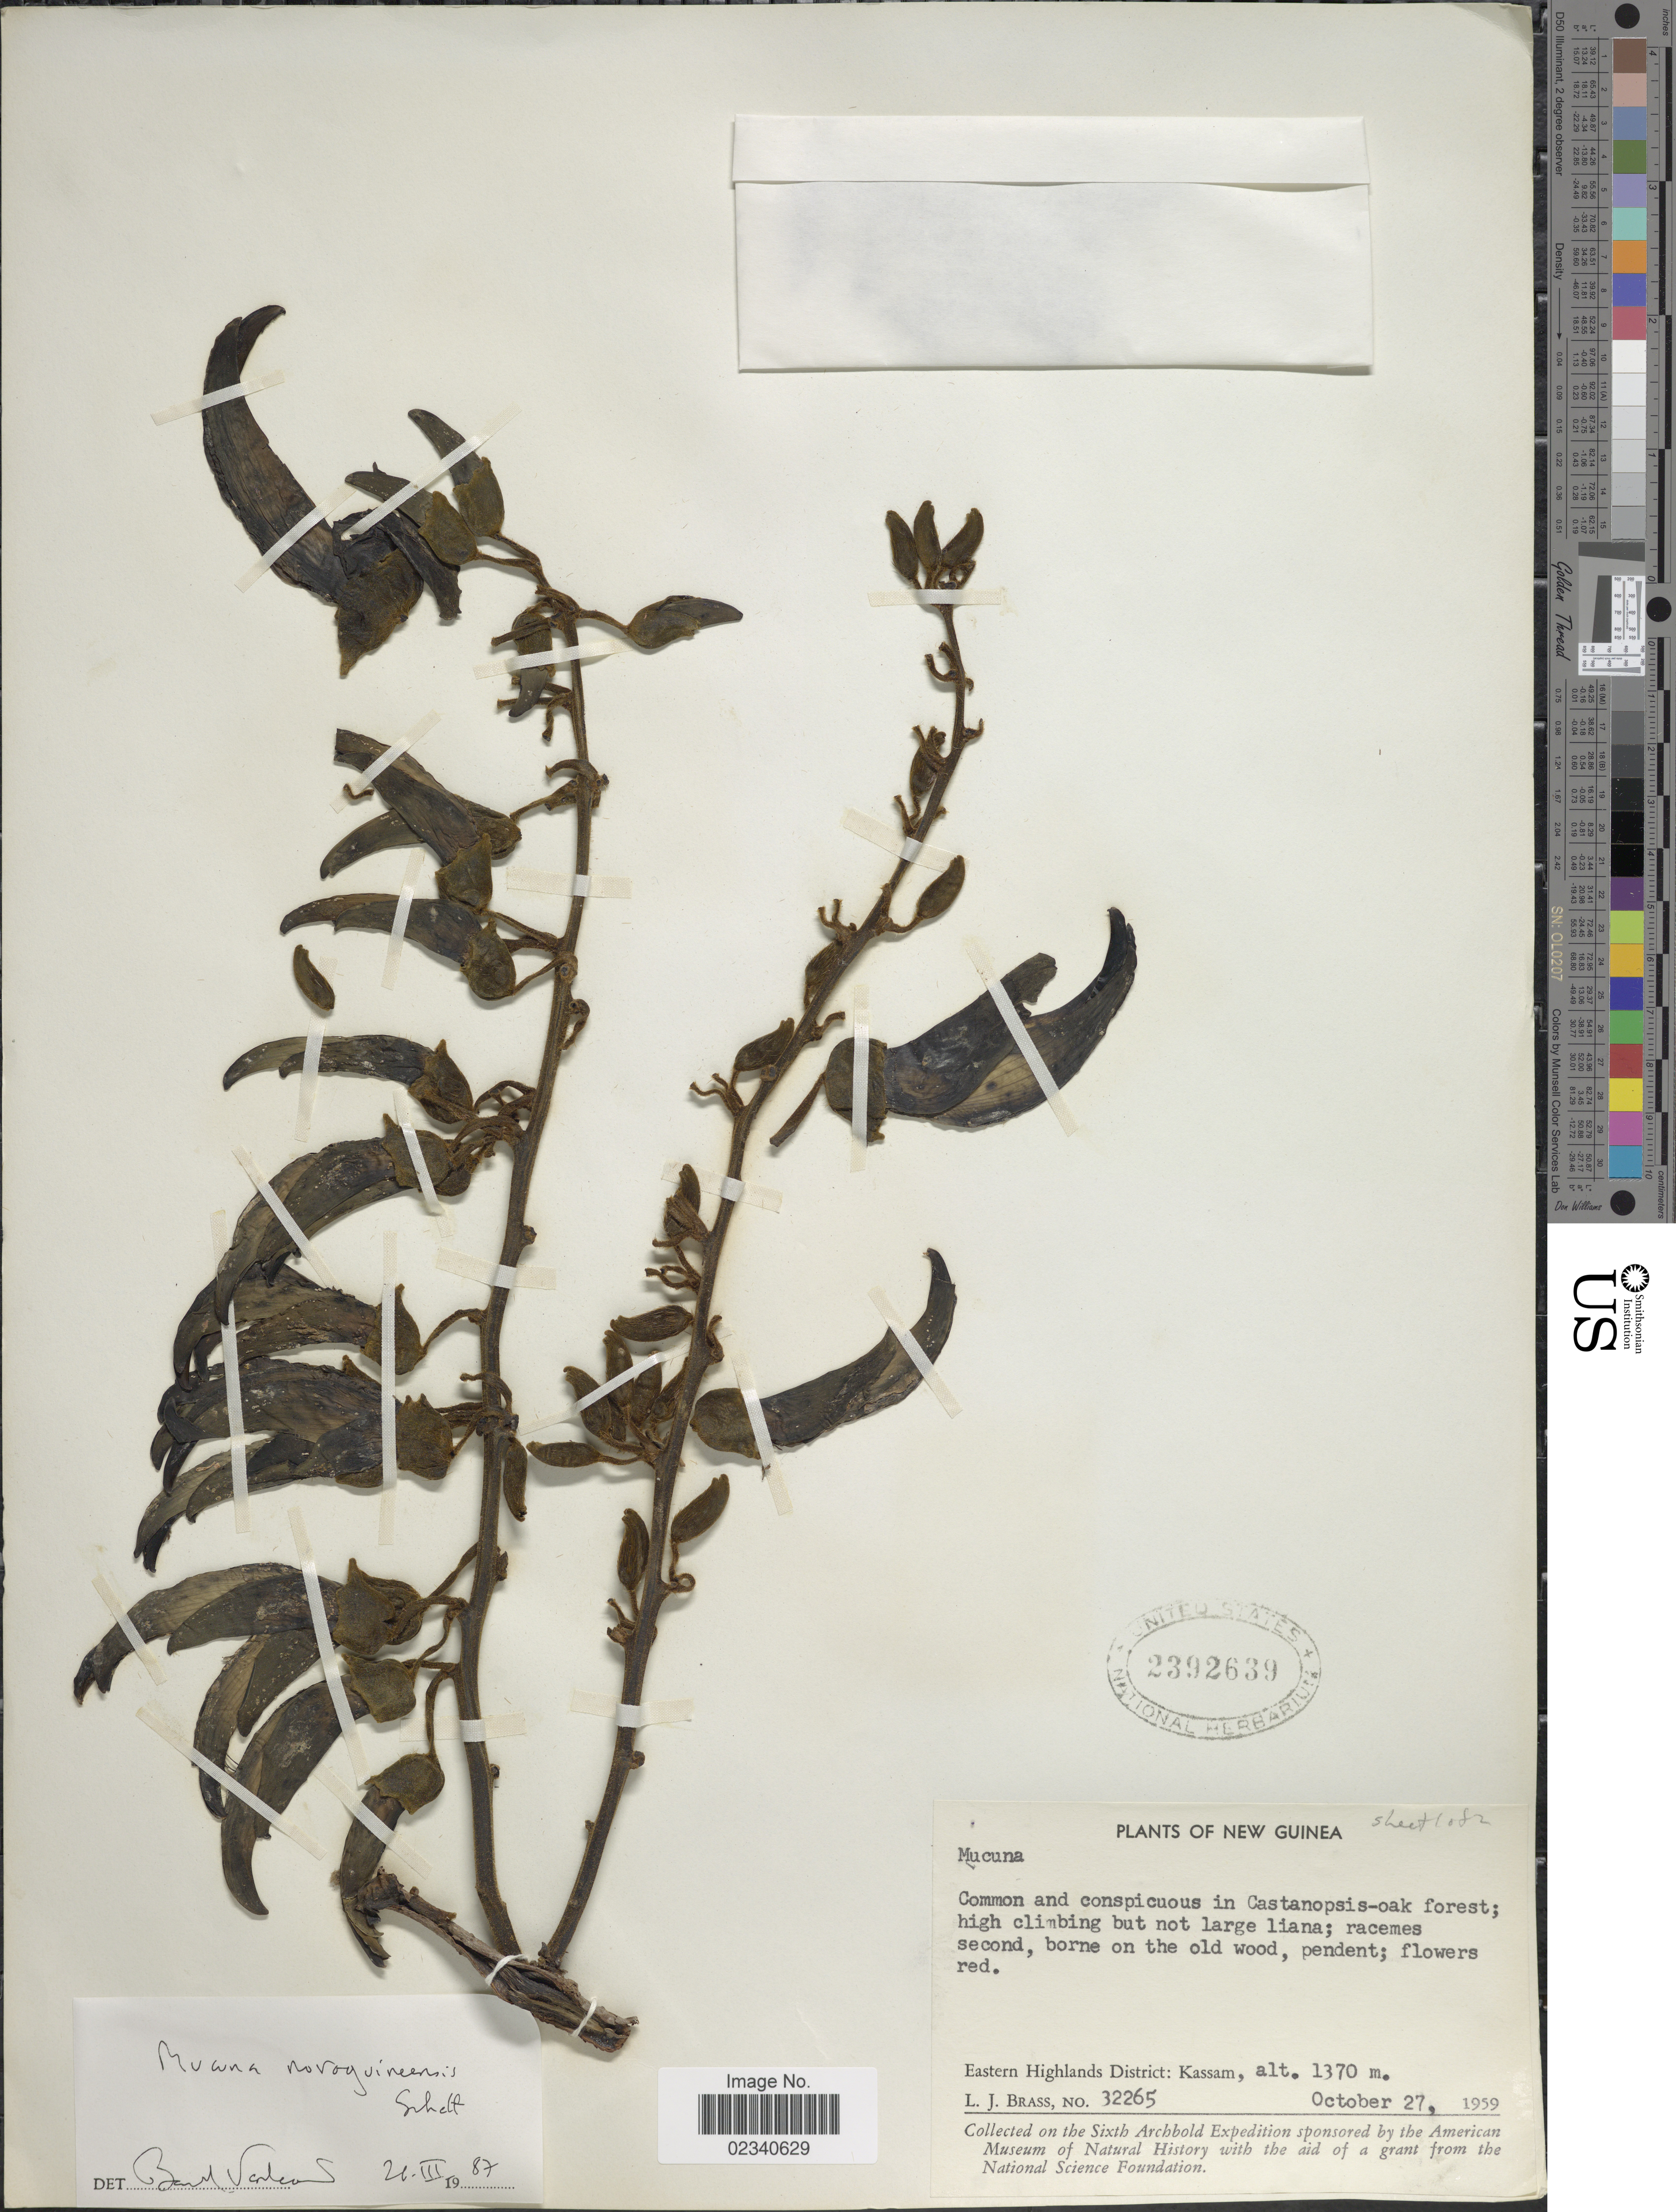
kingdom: Plantae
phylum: Tracheophyta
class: Magnoliopsida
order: Fabales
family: Fabaceae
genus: Mucuna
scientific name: Mucuna nova-guineensis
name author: Scheff.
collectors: L. J. Brass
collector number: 32265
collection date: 1959-10-27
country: Papua New Guinea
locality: New Guinea. Eastern Highlands District: Kassam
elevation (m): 1370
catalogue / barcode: US 2392639